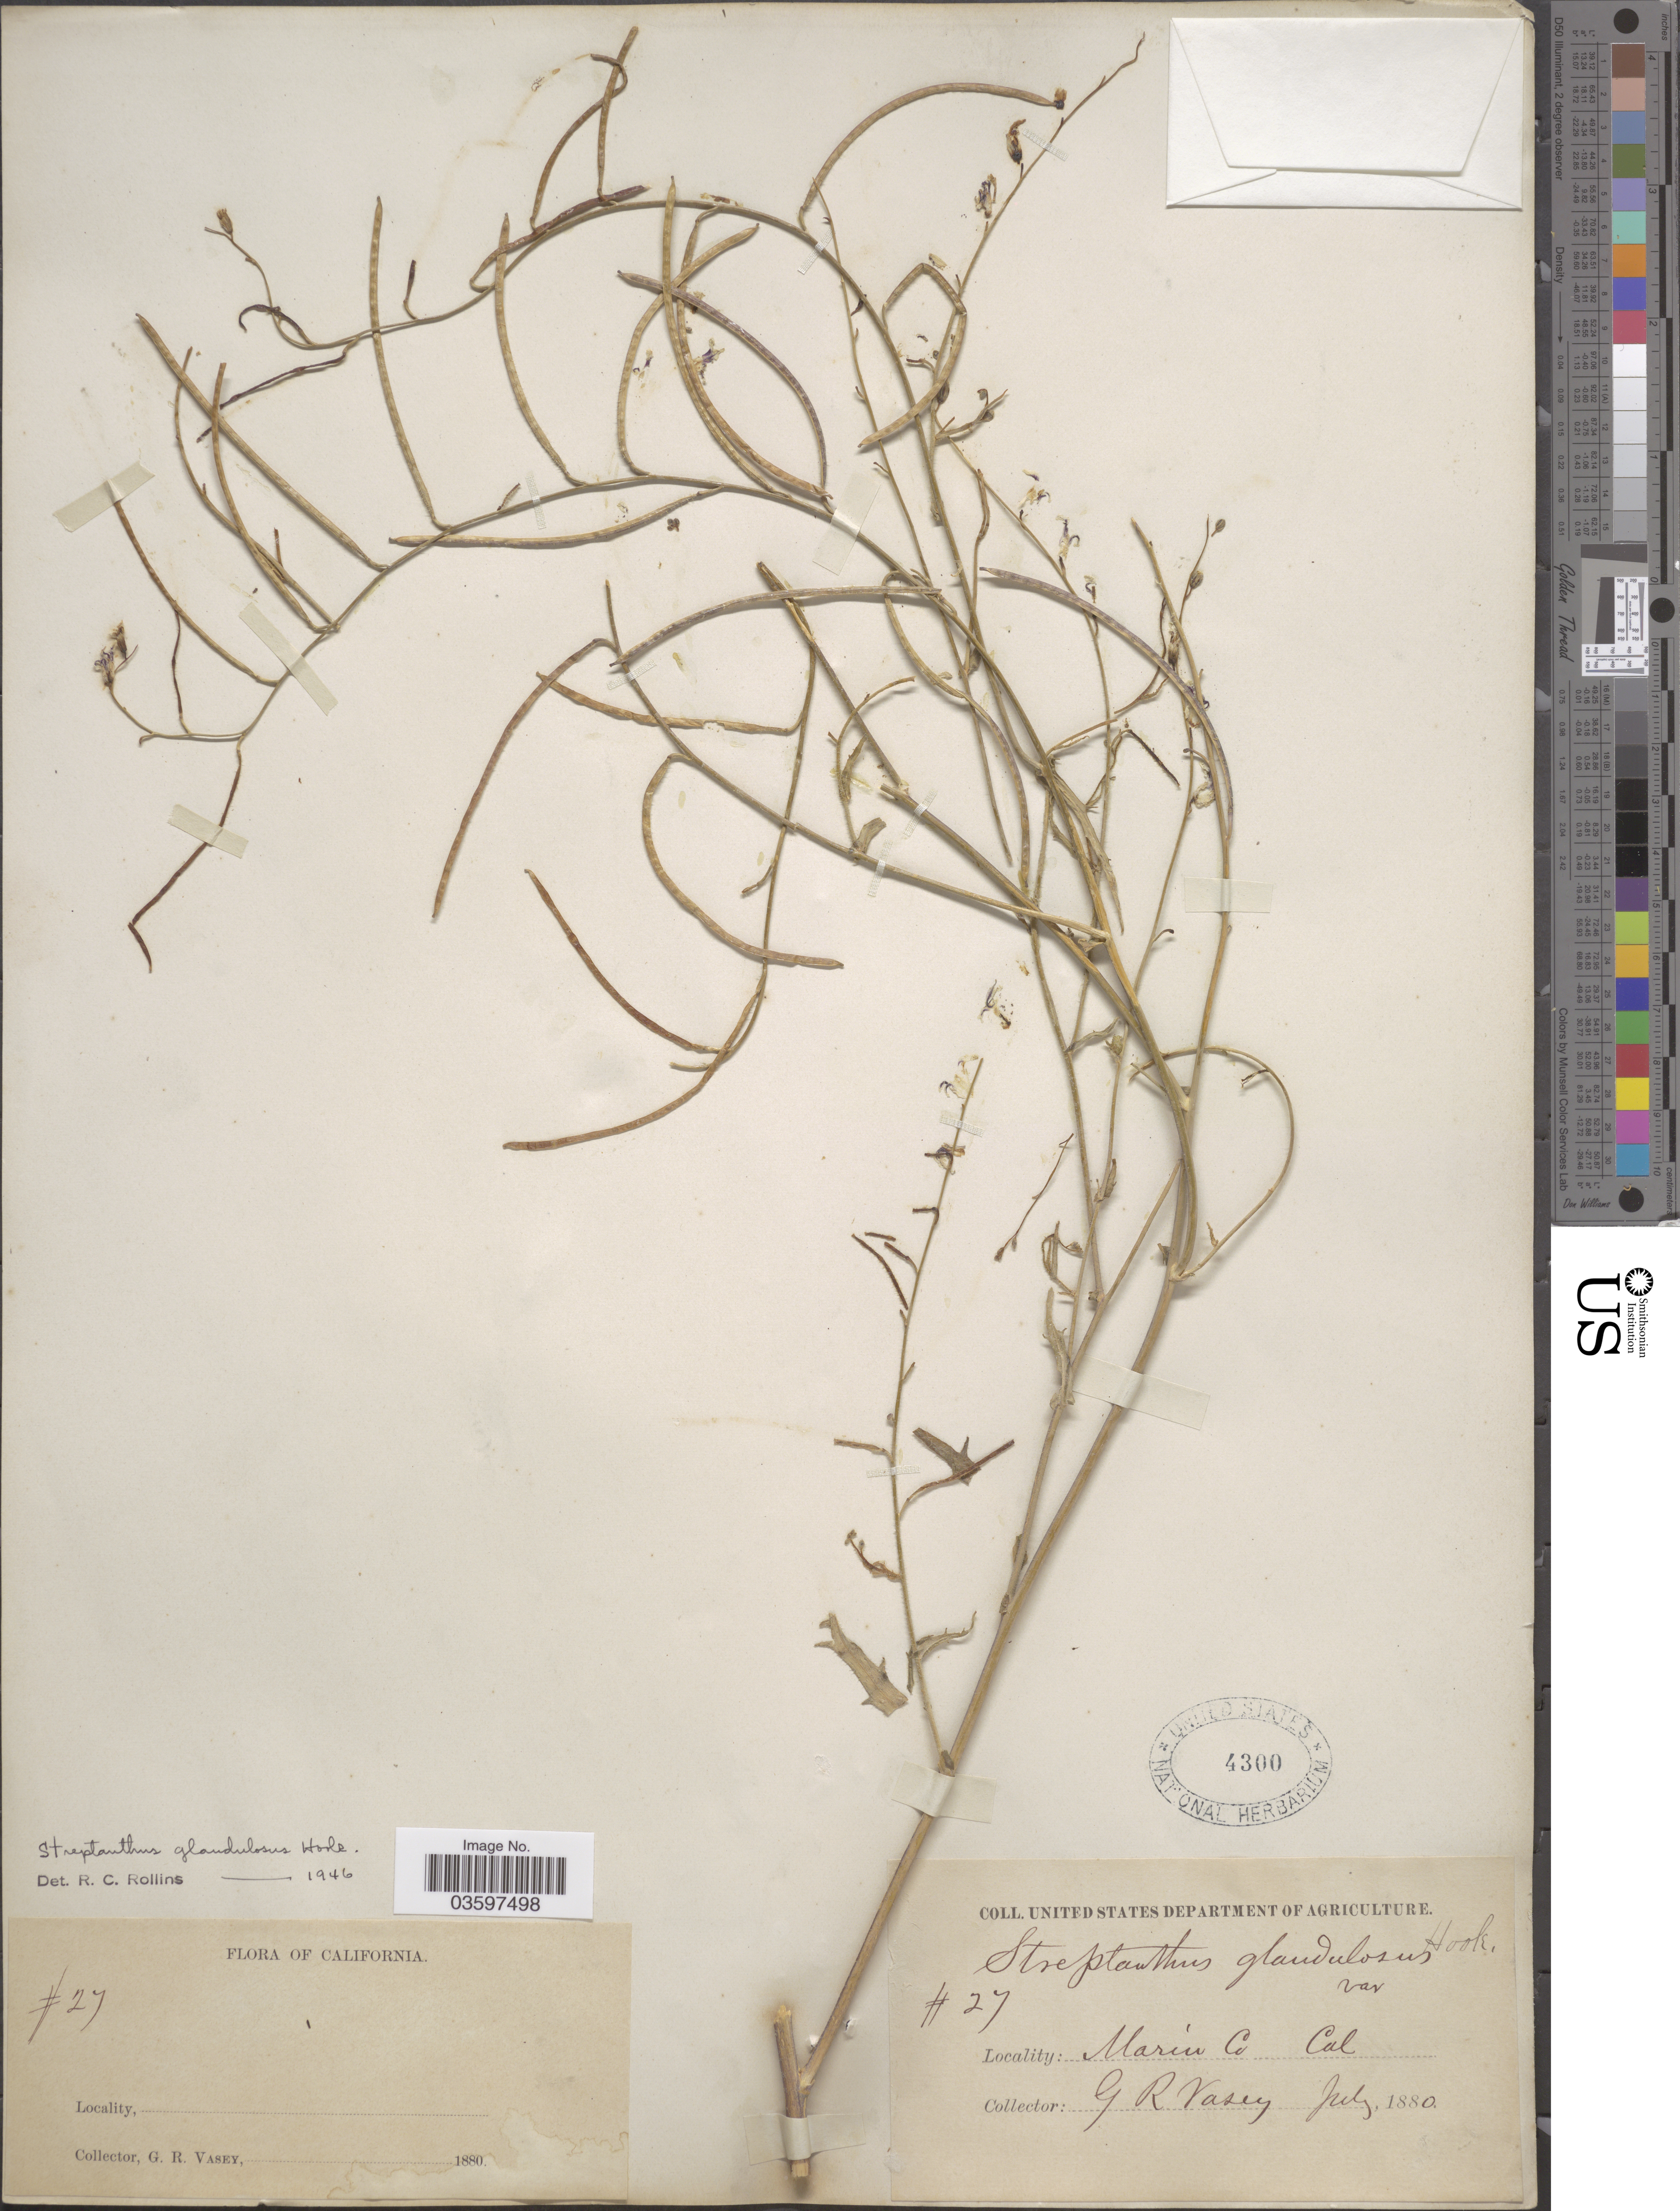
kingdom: Plantae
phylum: Tracheophyta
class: Magnoliopsida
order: Brassicales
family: Brassicaceae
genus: Streptanthus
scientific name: Streptanthus glandulosus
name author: Hook.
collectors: G. R. Vasey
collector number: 27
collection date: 1880-07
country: United States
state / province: California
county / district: Marin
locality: Marin Co.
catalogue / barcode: US 4300